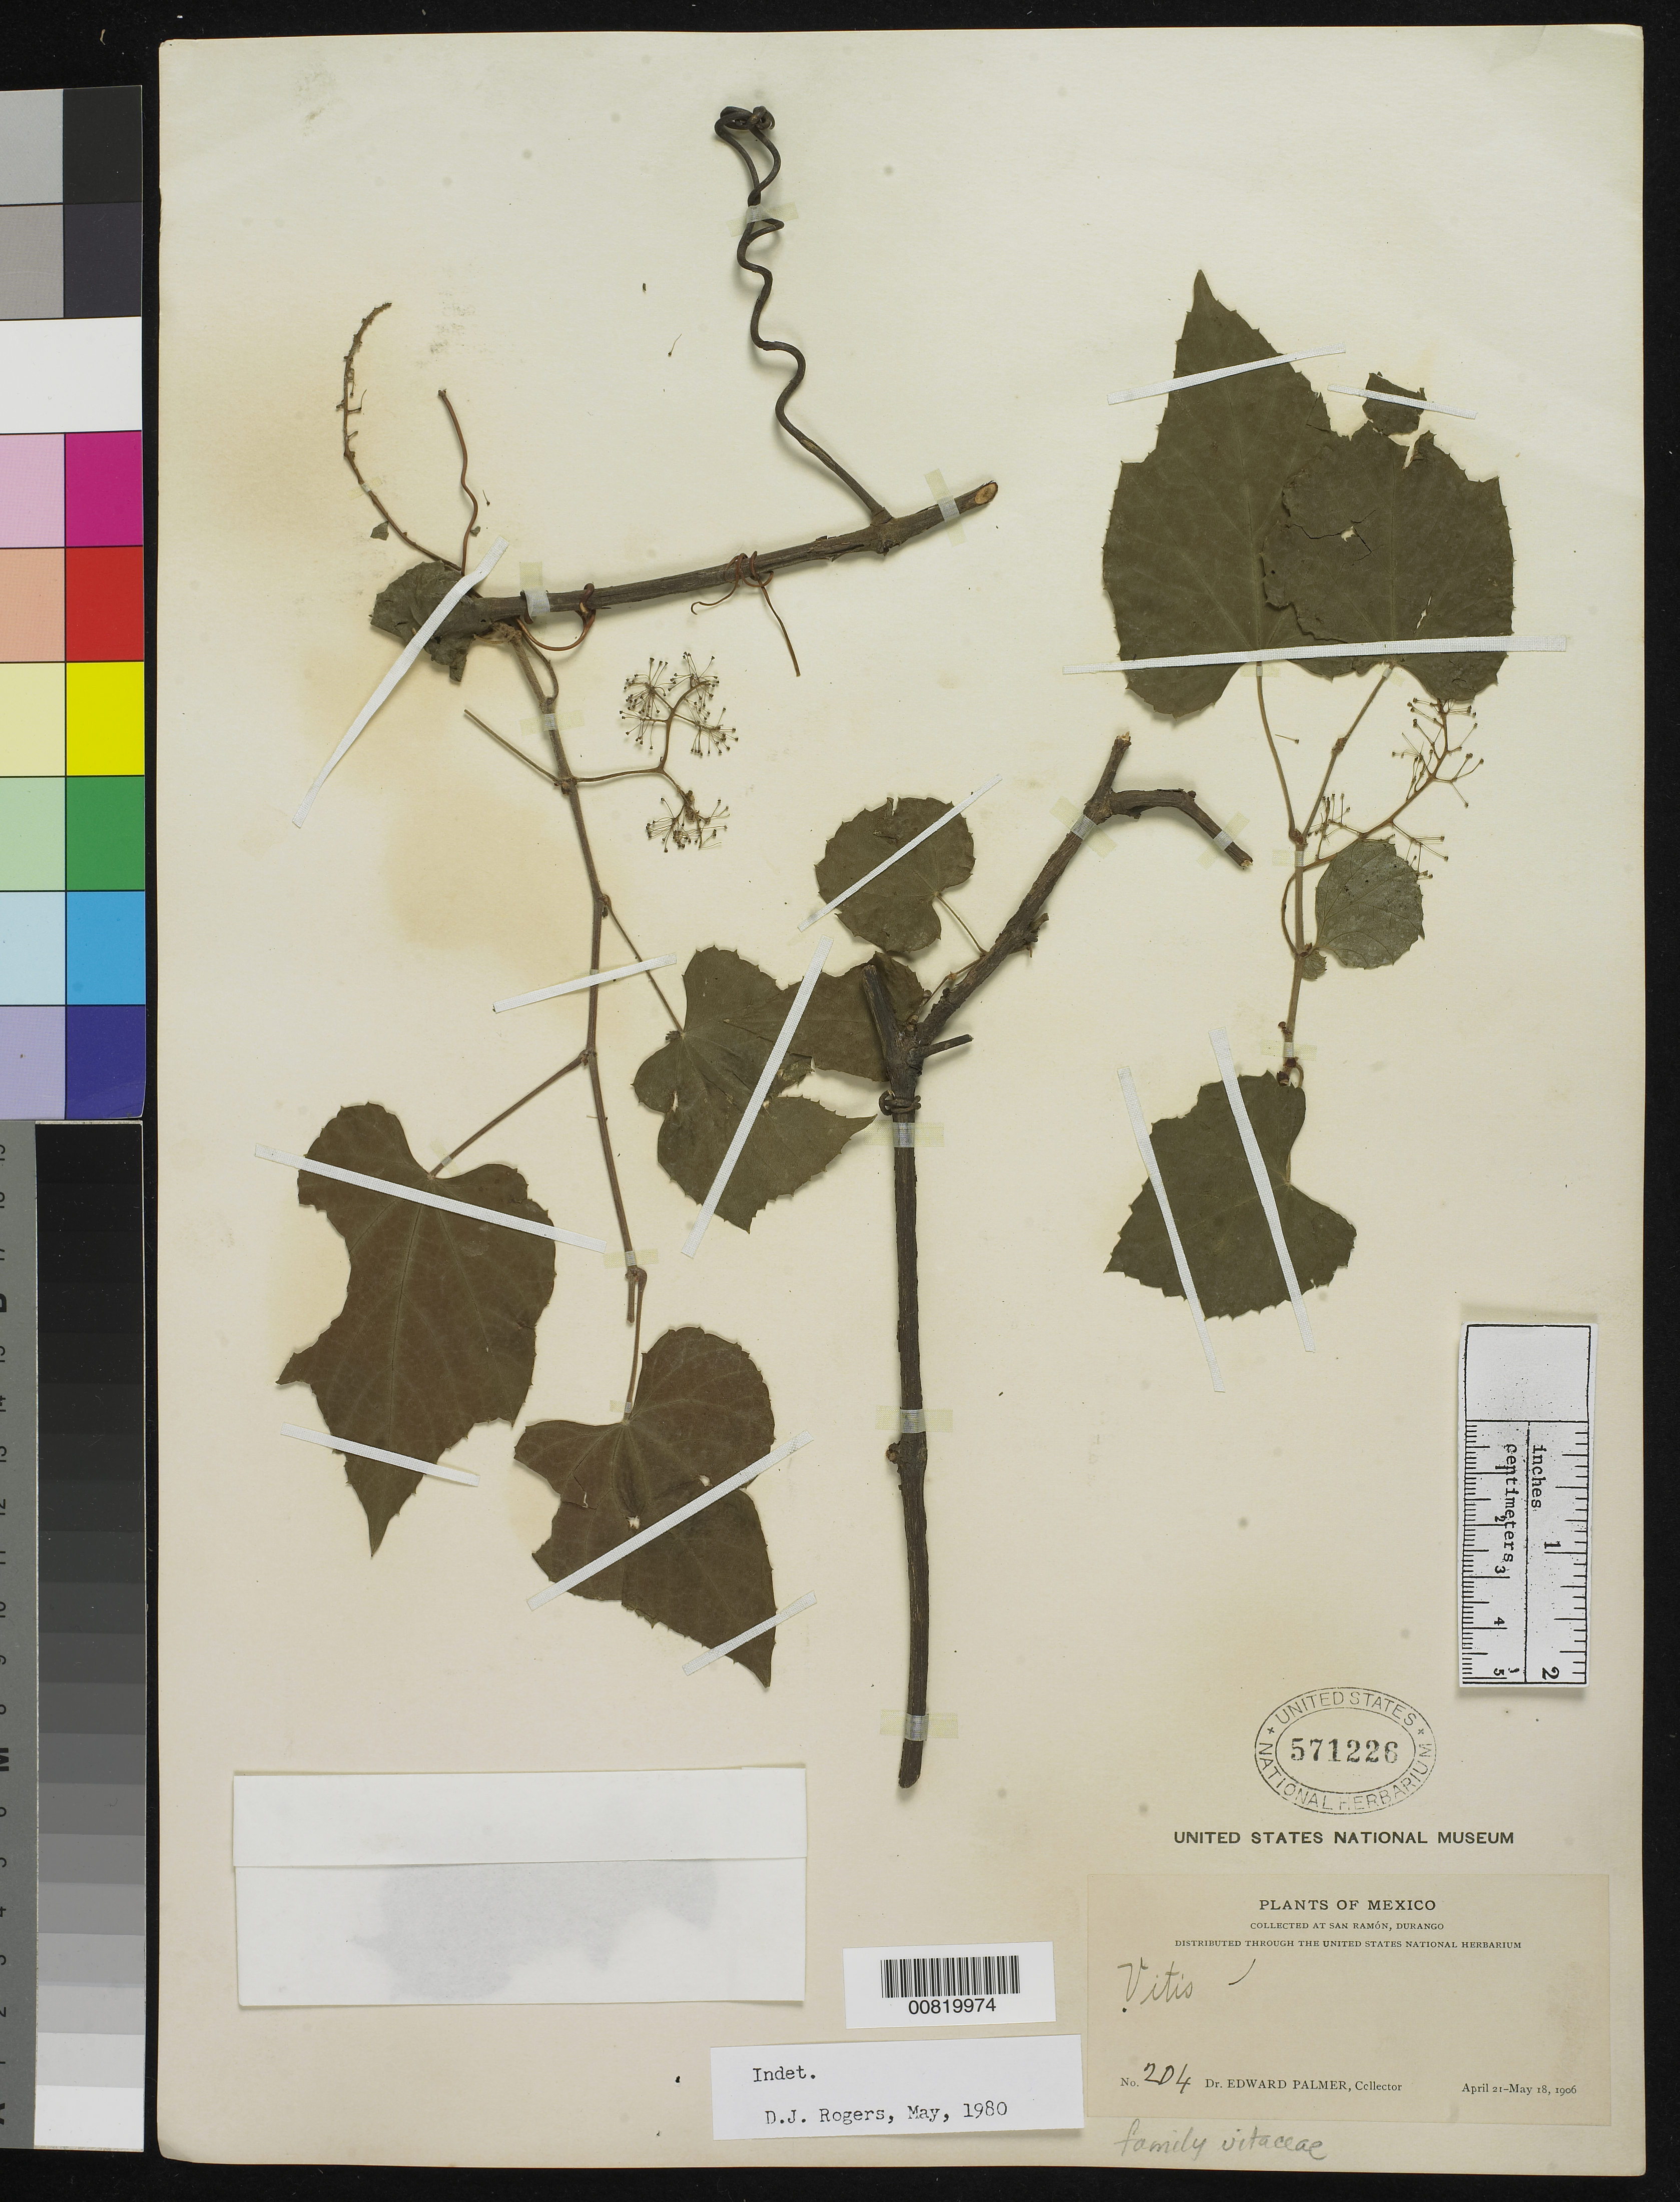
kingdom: Plantae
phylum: Tracheophyta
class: Magnoliopsida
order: Vitales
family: Vitaceae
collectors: E. Palmer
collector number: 204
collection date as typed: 21 Apr 1906 to 18 May 1906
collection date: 1906-04-21/1906-05-18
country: Mexico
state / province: Durango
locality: San Ramón, Durango.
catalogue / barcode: US 571226